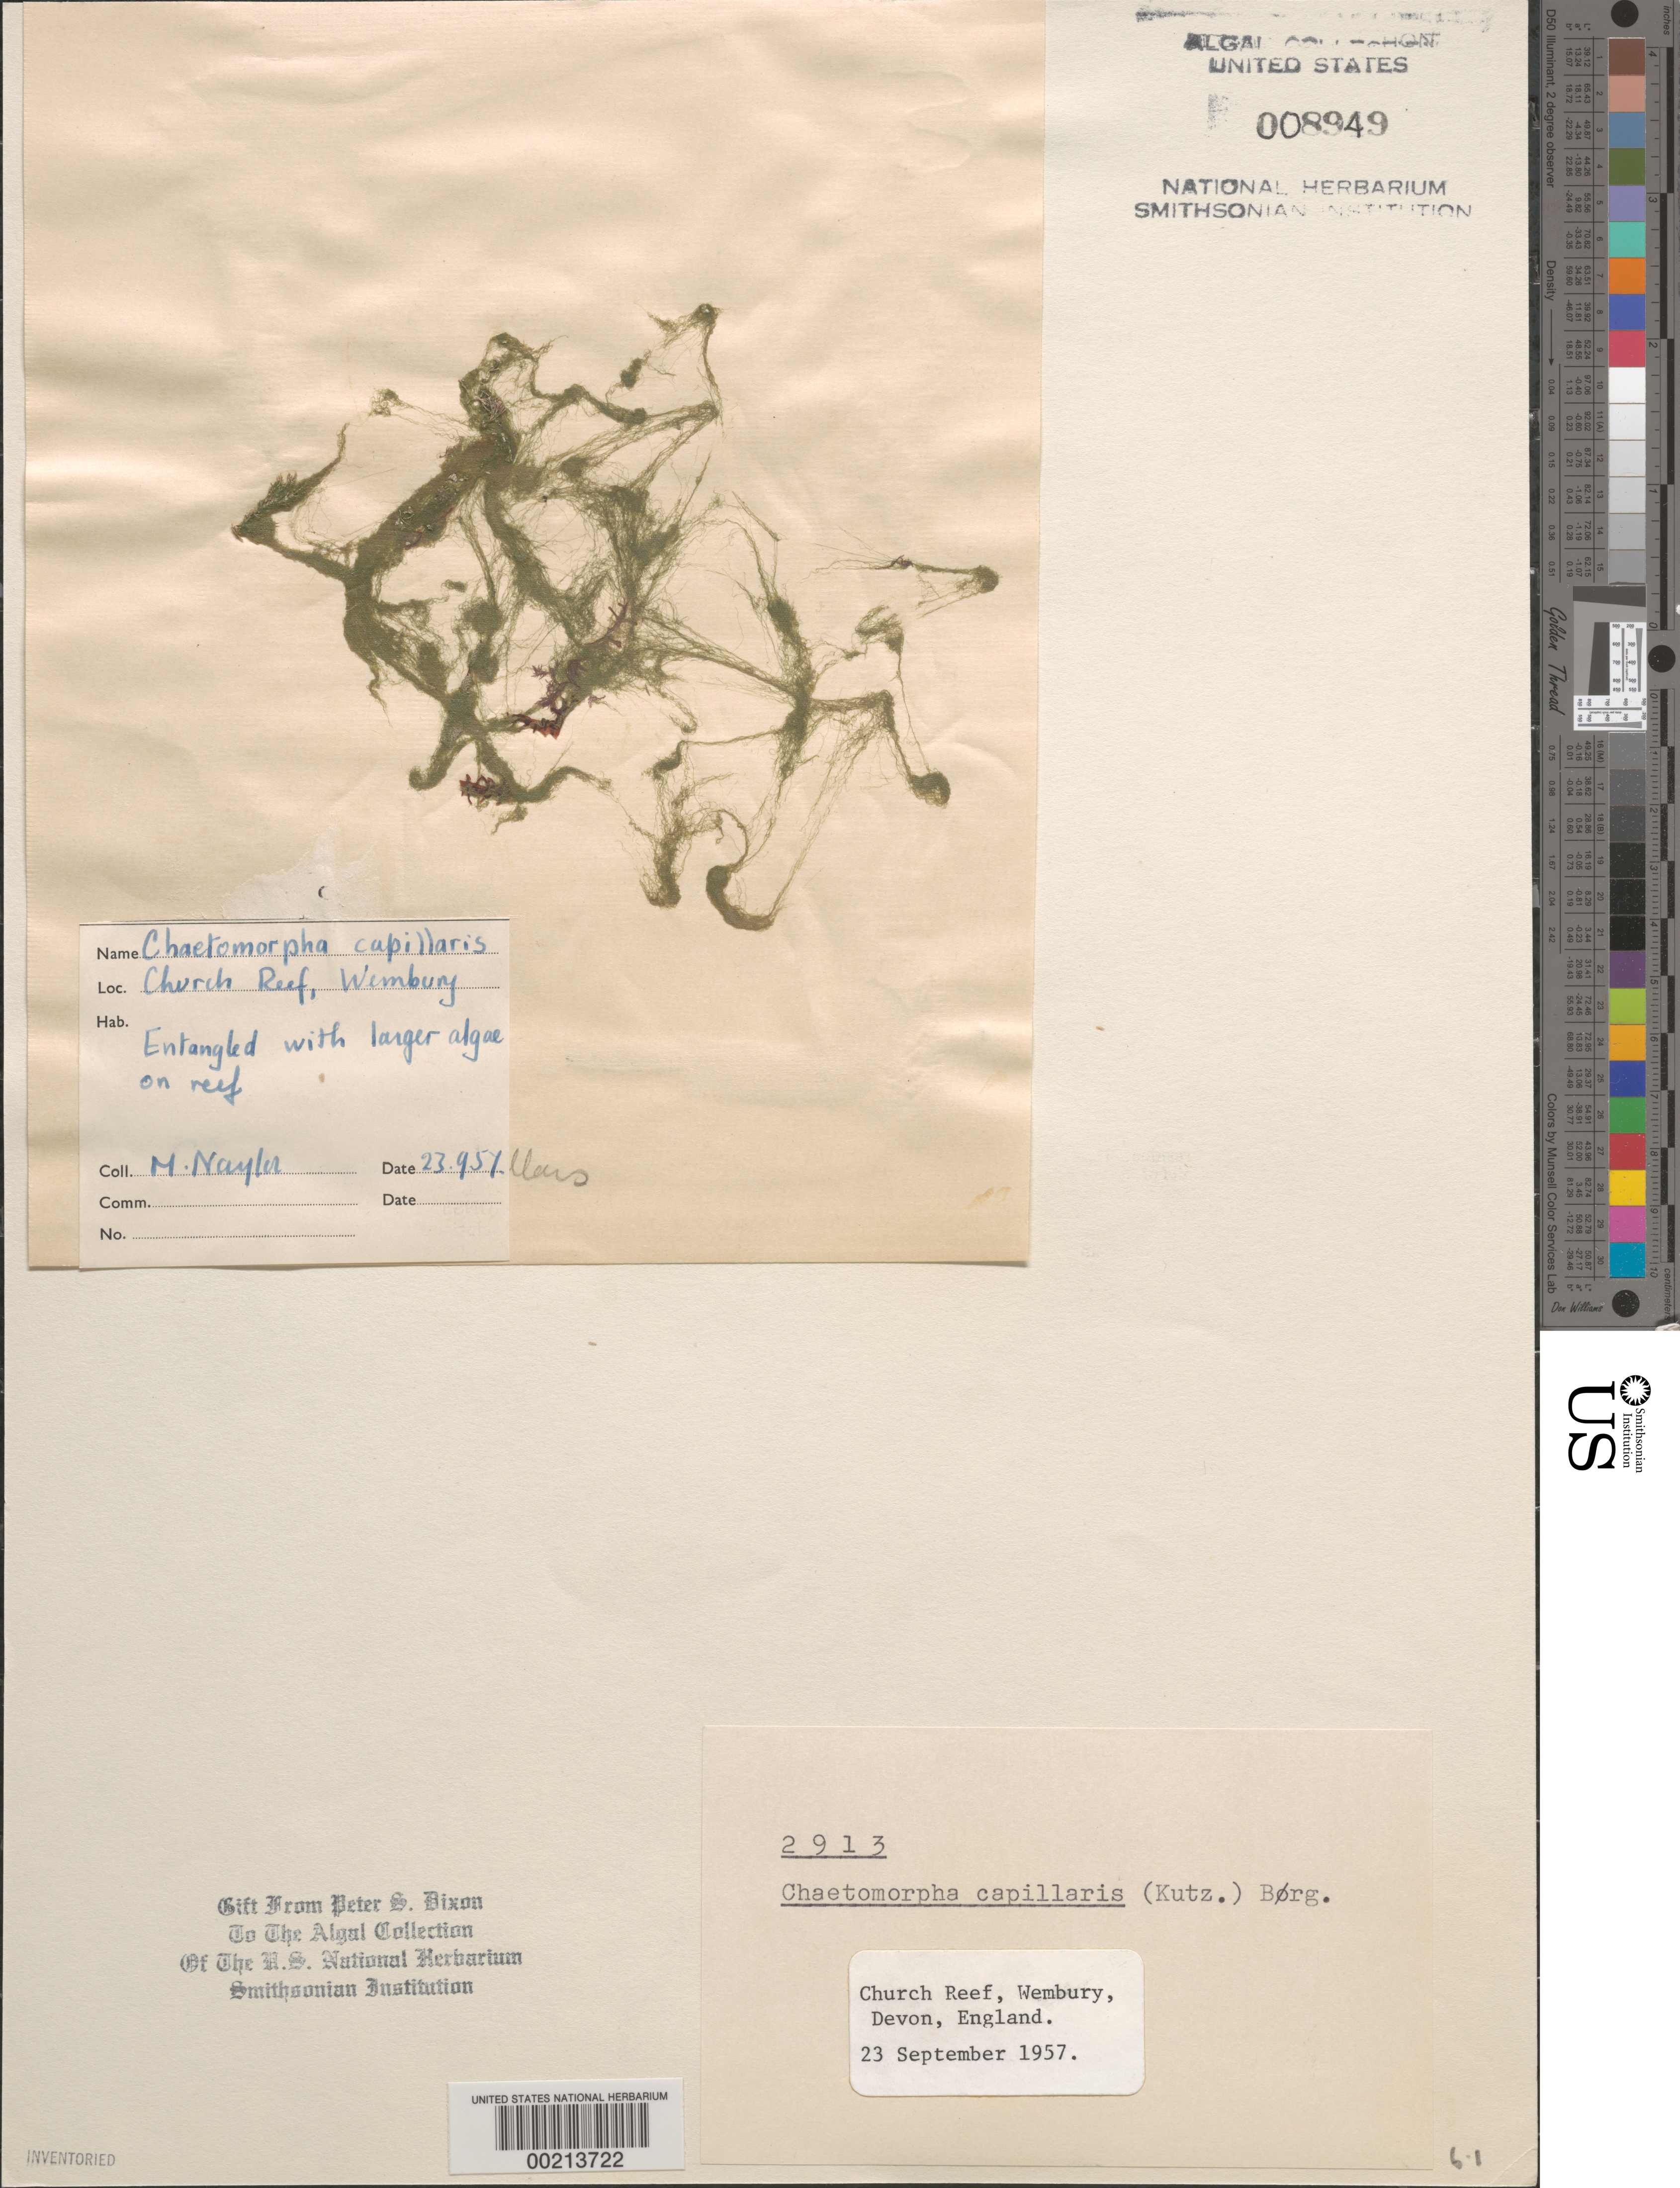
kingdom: Plantae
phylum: Chlorophyta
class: Ulvophyceae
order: Cladophorales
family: Cladophoraceae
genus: Chaetomorpha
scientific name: Chaetomorpha capillaris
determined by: Dixon, P. S.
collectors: M. Roberts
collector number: PSD 2913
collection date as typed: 23 Sep 1957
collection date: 1957-09-23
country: United Kingdom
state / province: England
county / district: Devon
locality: Wembury, Church Reef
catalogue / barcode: US 8949